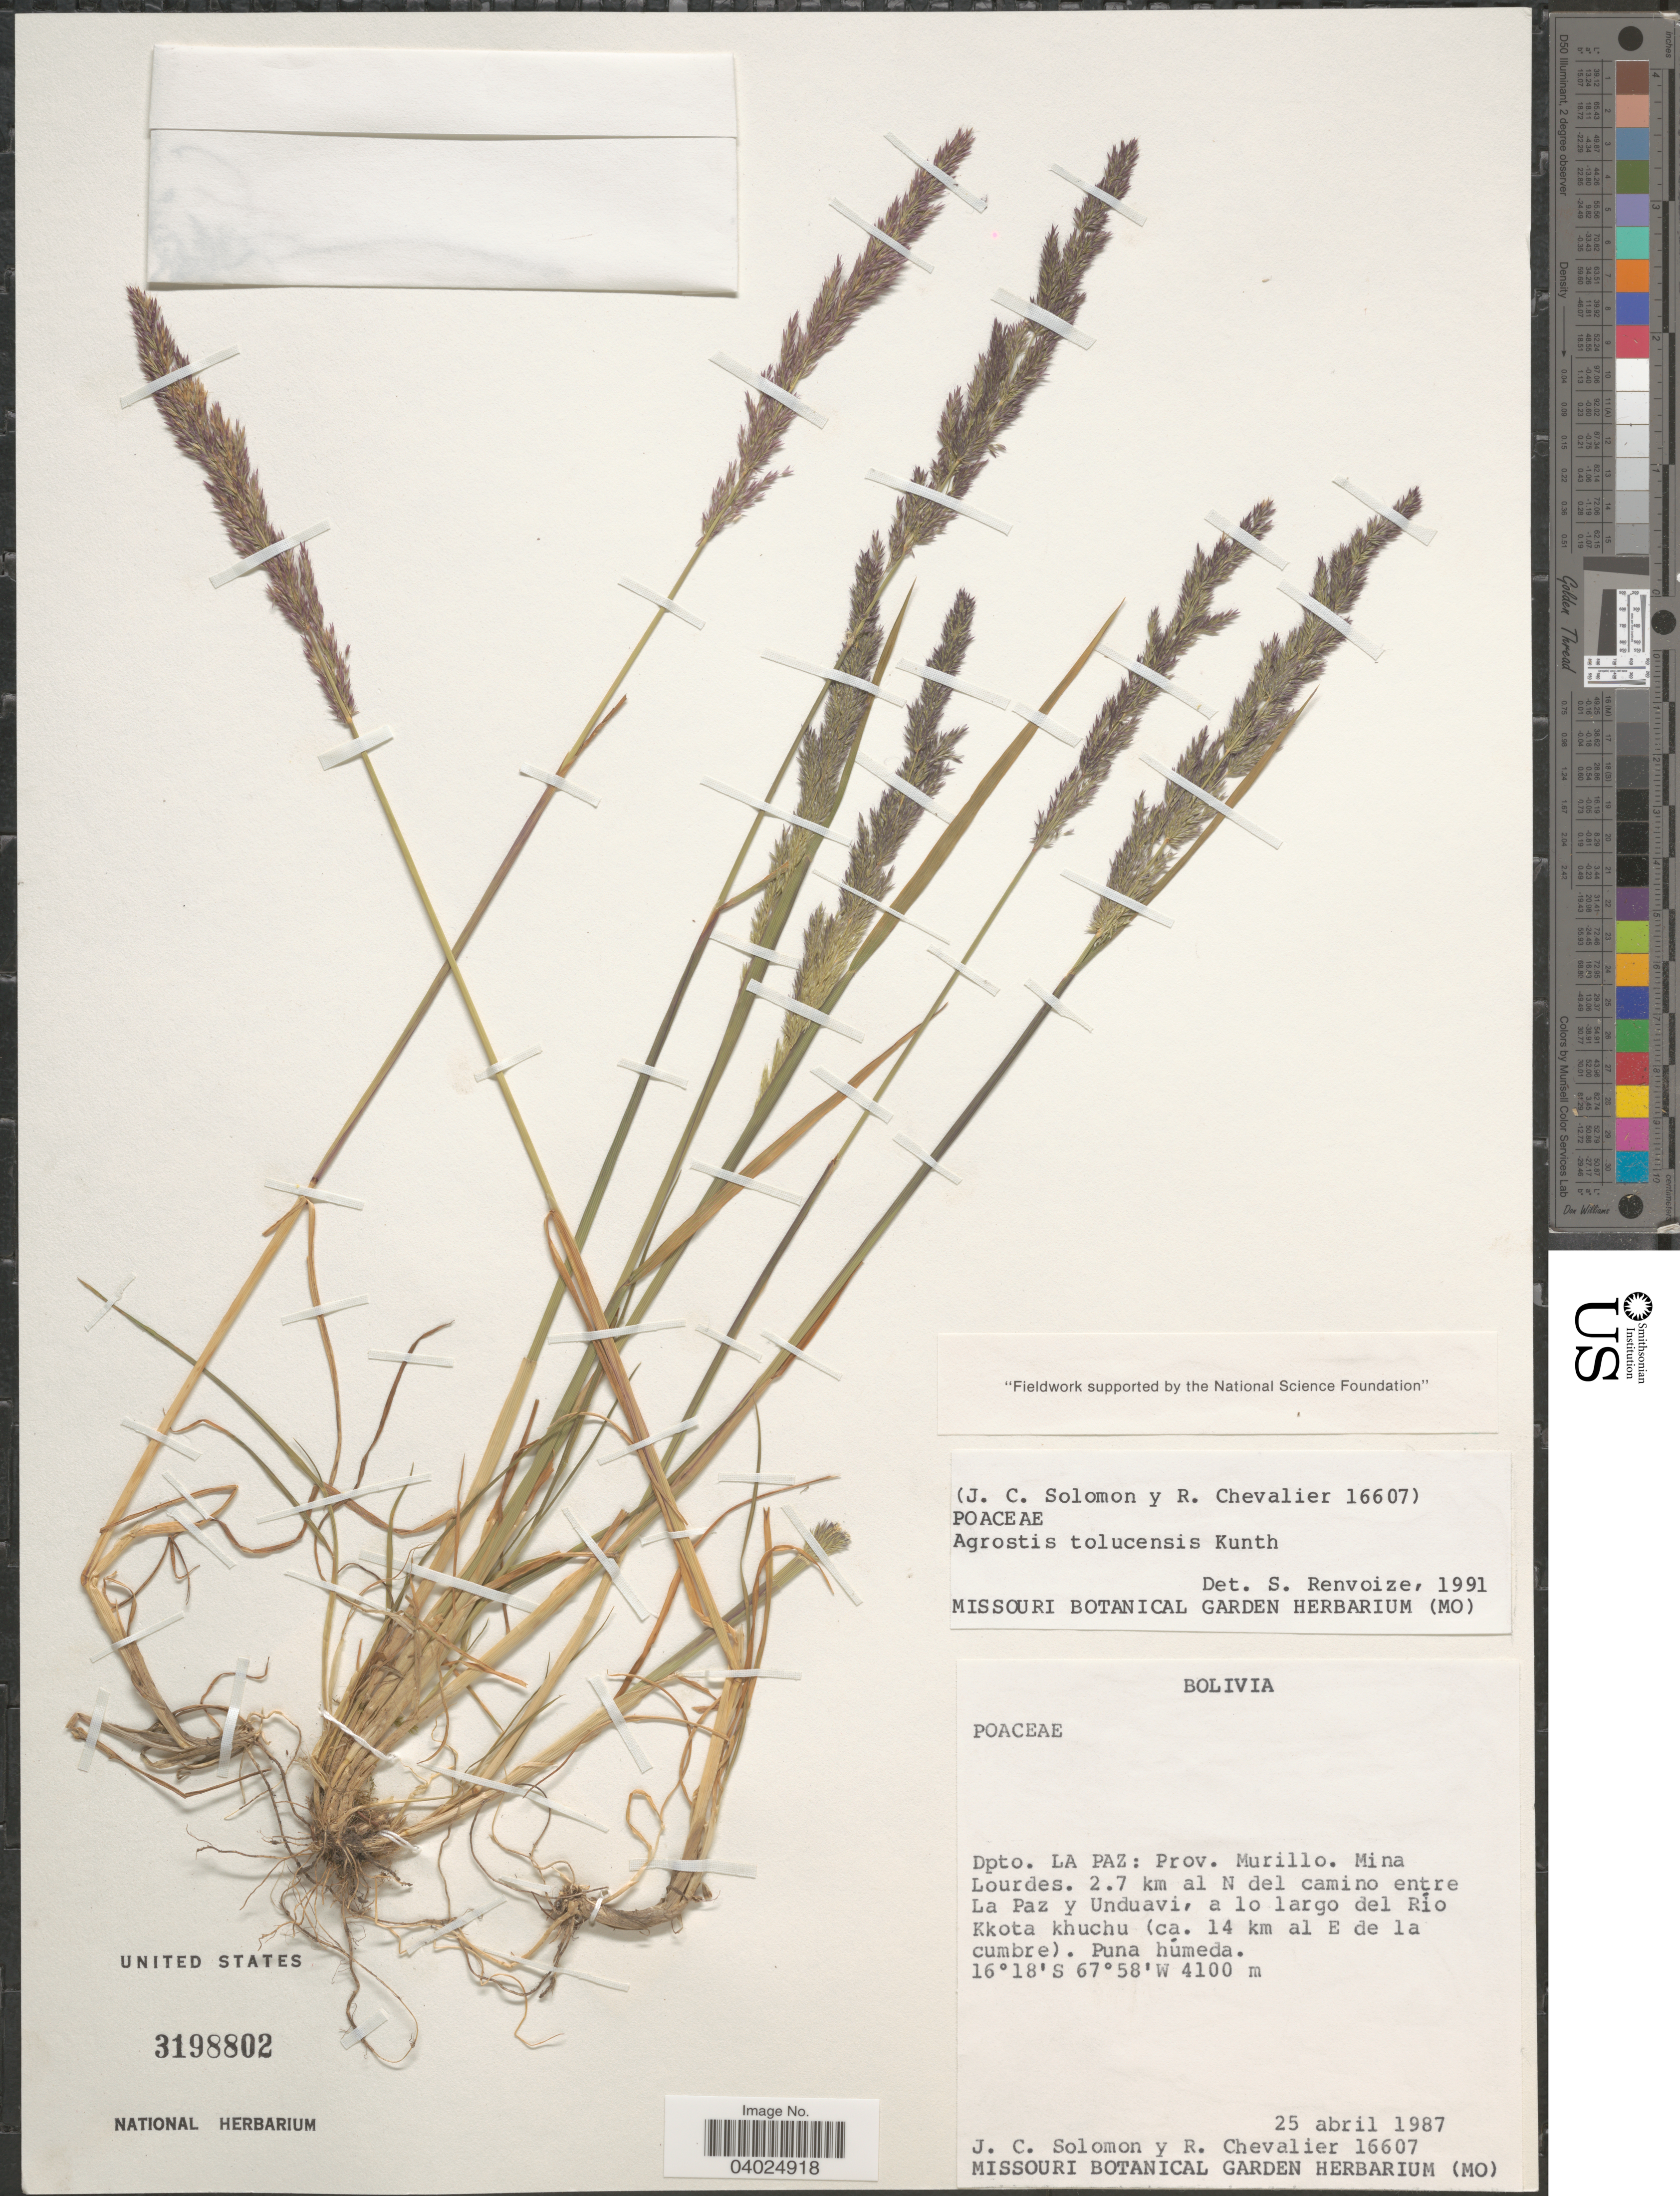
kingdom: Plantae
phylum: Tracheophyta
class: Liliopsida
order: Poales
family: Poaceae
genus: Agrostis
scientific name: Agrostis tolucensis Kunth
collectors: J. C. Solomon & R. C. Chevalier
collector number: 16607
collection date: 1987-04-25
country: Bolivia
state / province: La Paz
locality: Dpto. La Paz: Prov. Murillo. Mina Lourdes. 2.7 km al N del camino entre La Paz y Unduavi, a lo largo del Río Kkota khuchu (ca. 14 km al E de la cumbre).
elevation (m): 4100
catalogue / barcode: US 3198802